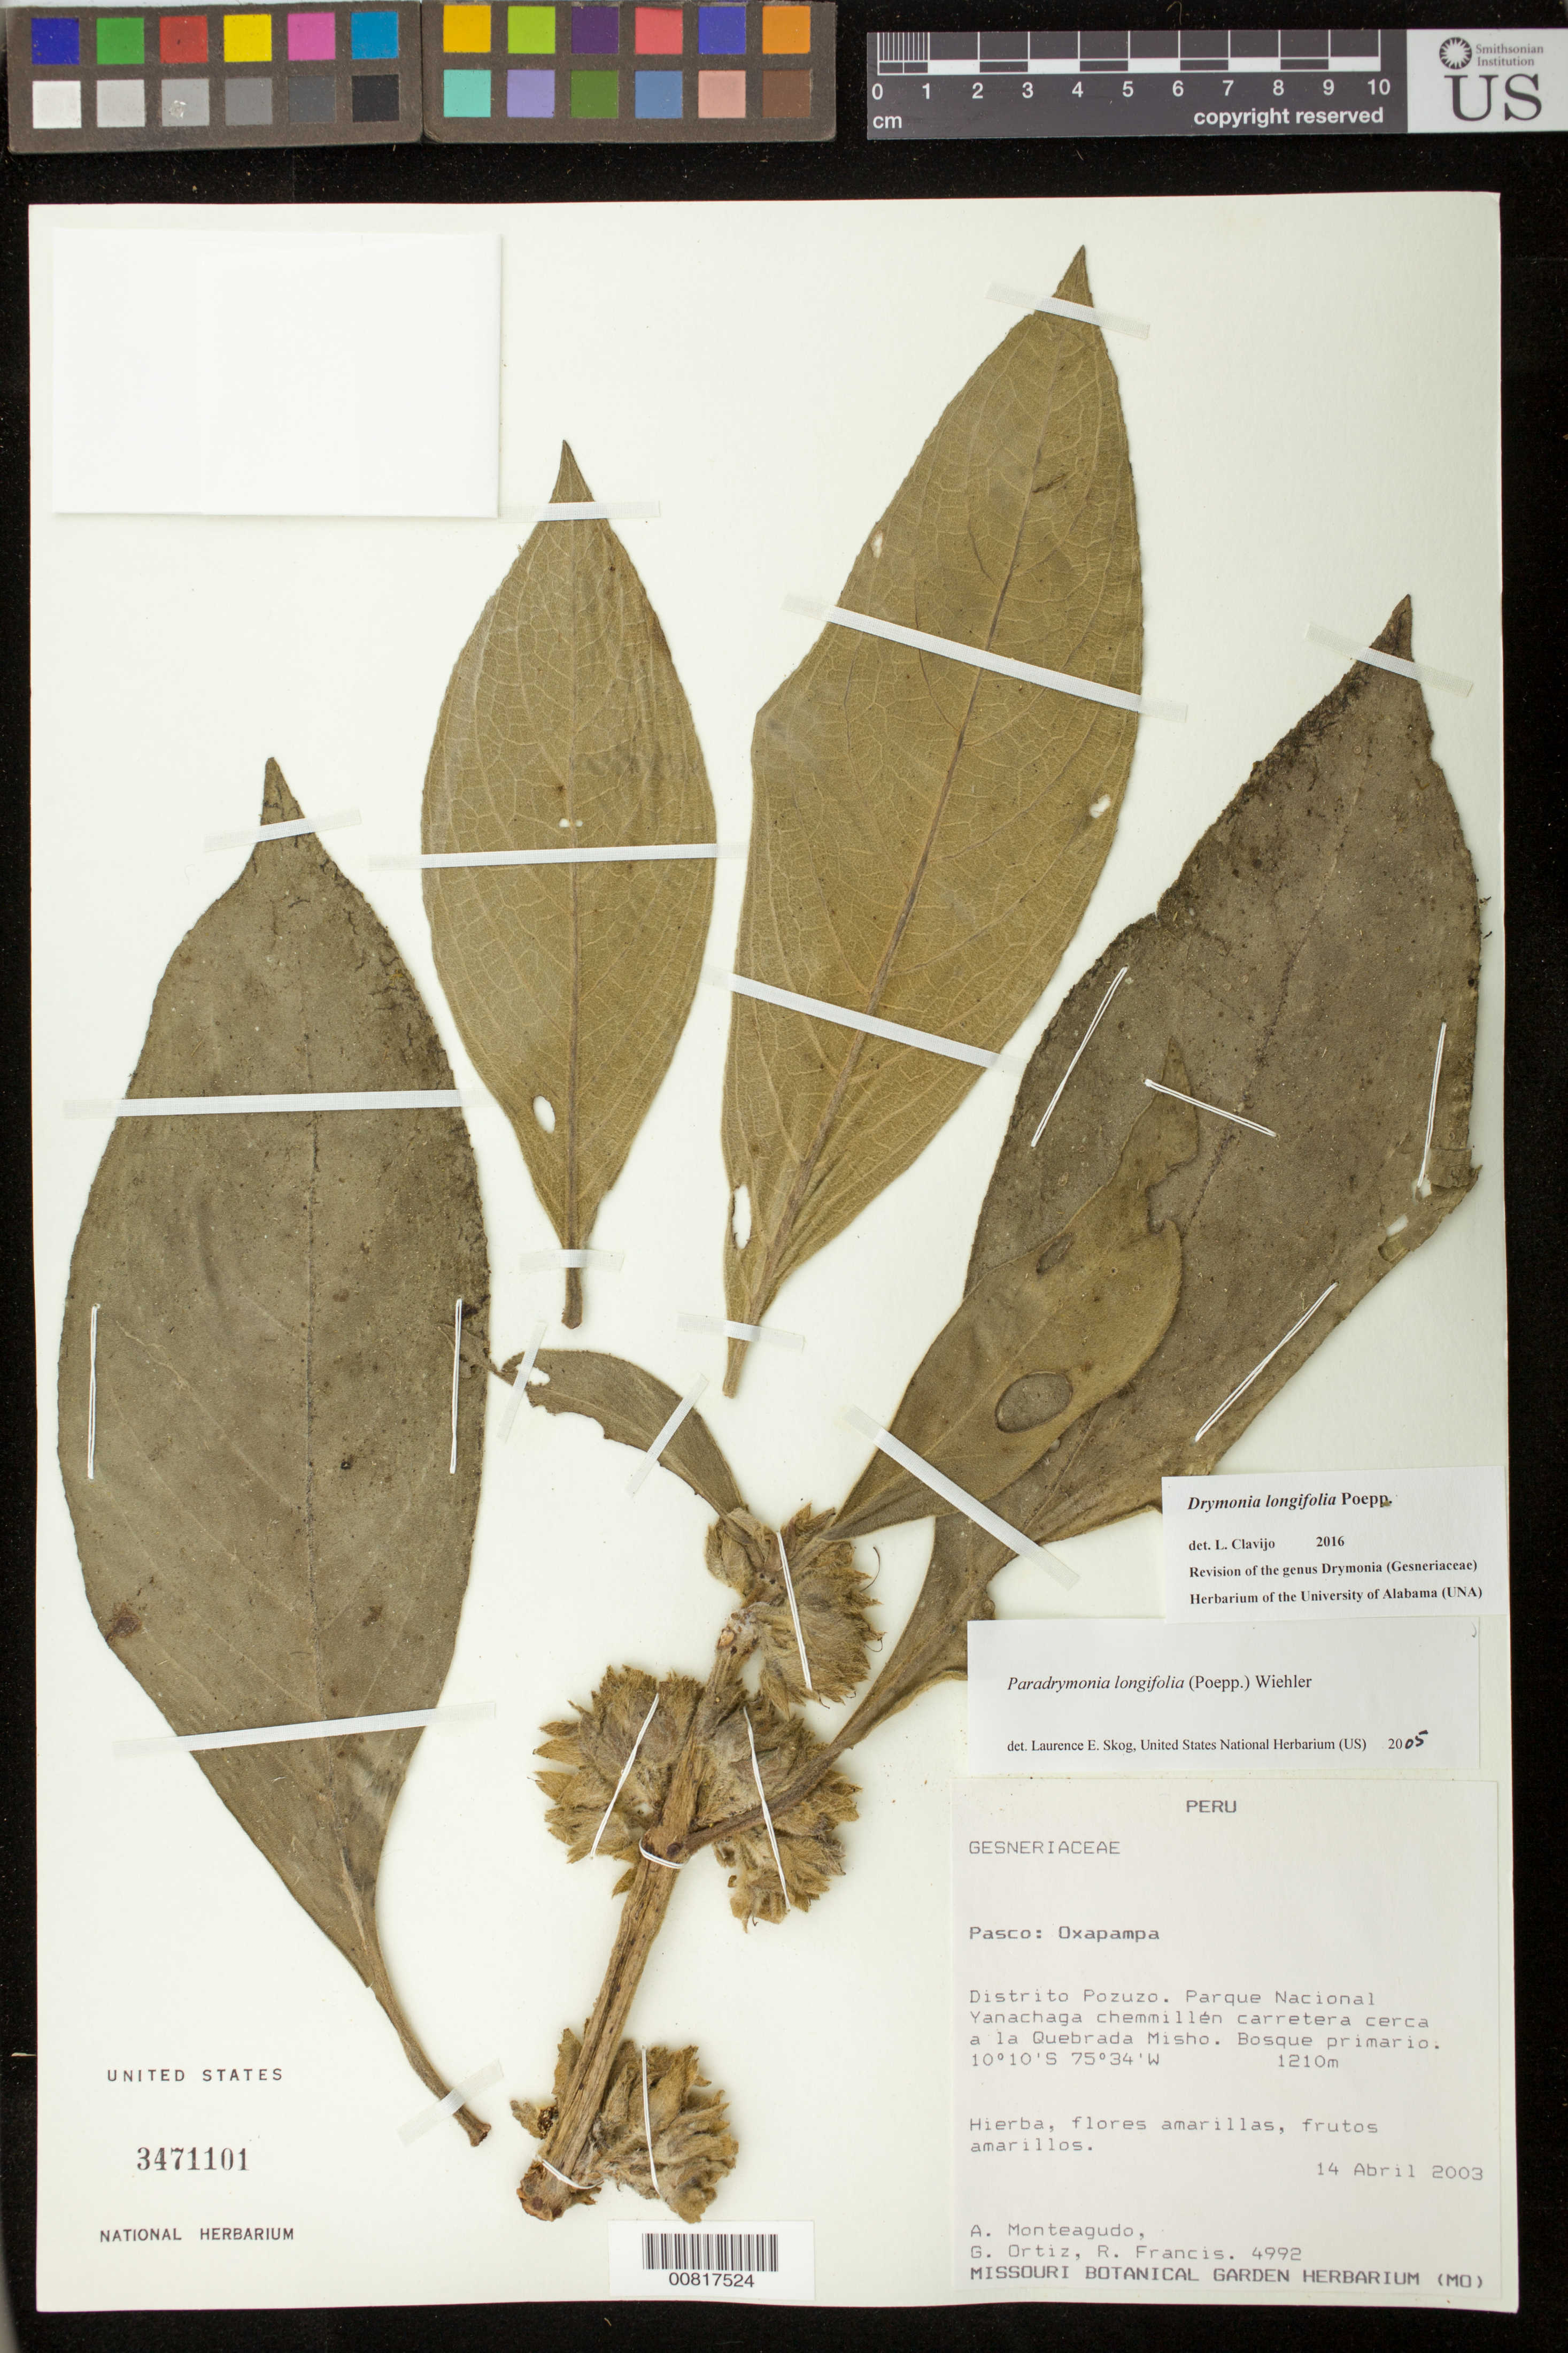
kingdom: Plantae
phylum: Tracheophyta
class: Magnoliopsida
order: Lamiales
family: Gesneriaceae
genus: Drymonia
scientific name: Drymonia longifolia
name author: Poepp.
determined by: Clavijo, L.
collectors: A. Monteagudo, G. Ortiz & R. Francis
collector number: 4992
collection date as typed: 14 Apr 2003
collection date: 2003-04-14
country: Peru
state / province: Pasco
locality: Pasco: Oxapampa. Distrito Pozuzo. Parque Nacional Yanachaga Chemillén, carretera cerca a la Quebrada Misho.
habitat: Bosque primario.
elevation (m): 1210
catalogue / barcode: US 3471101